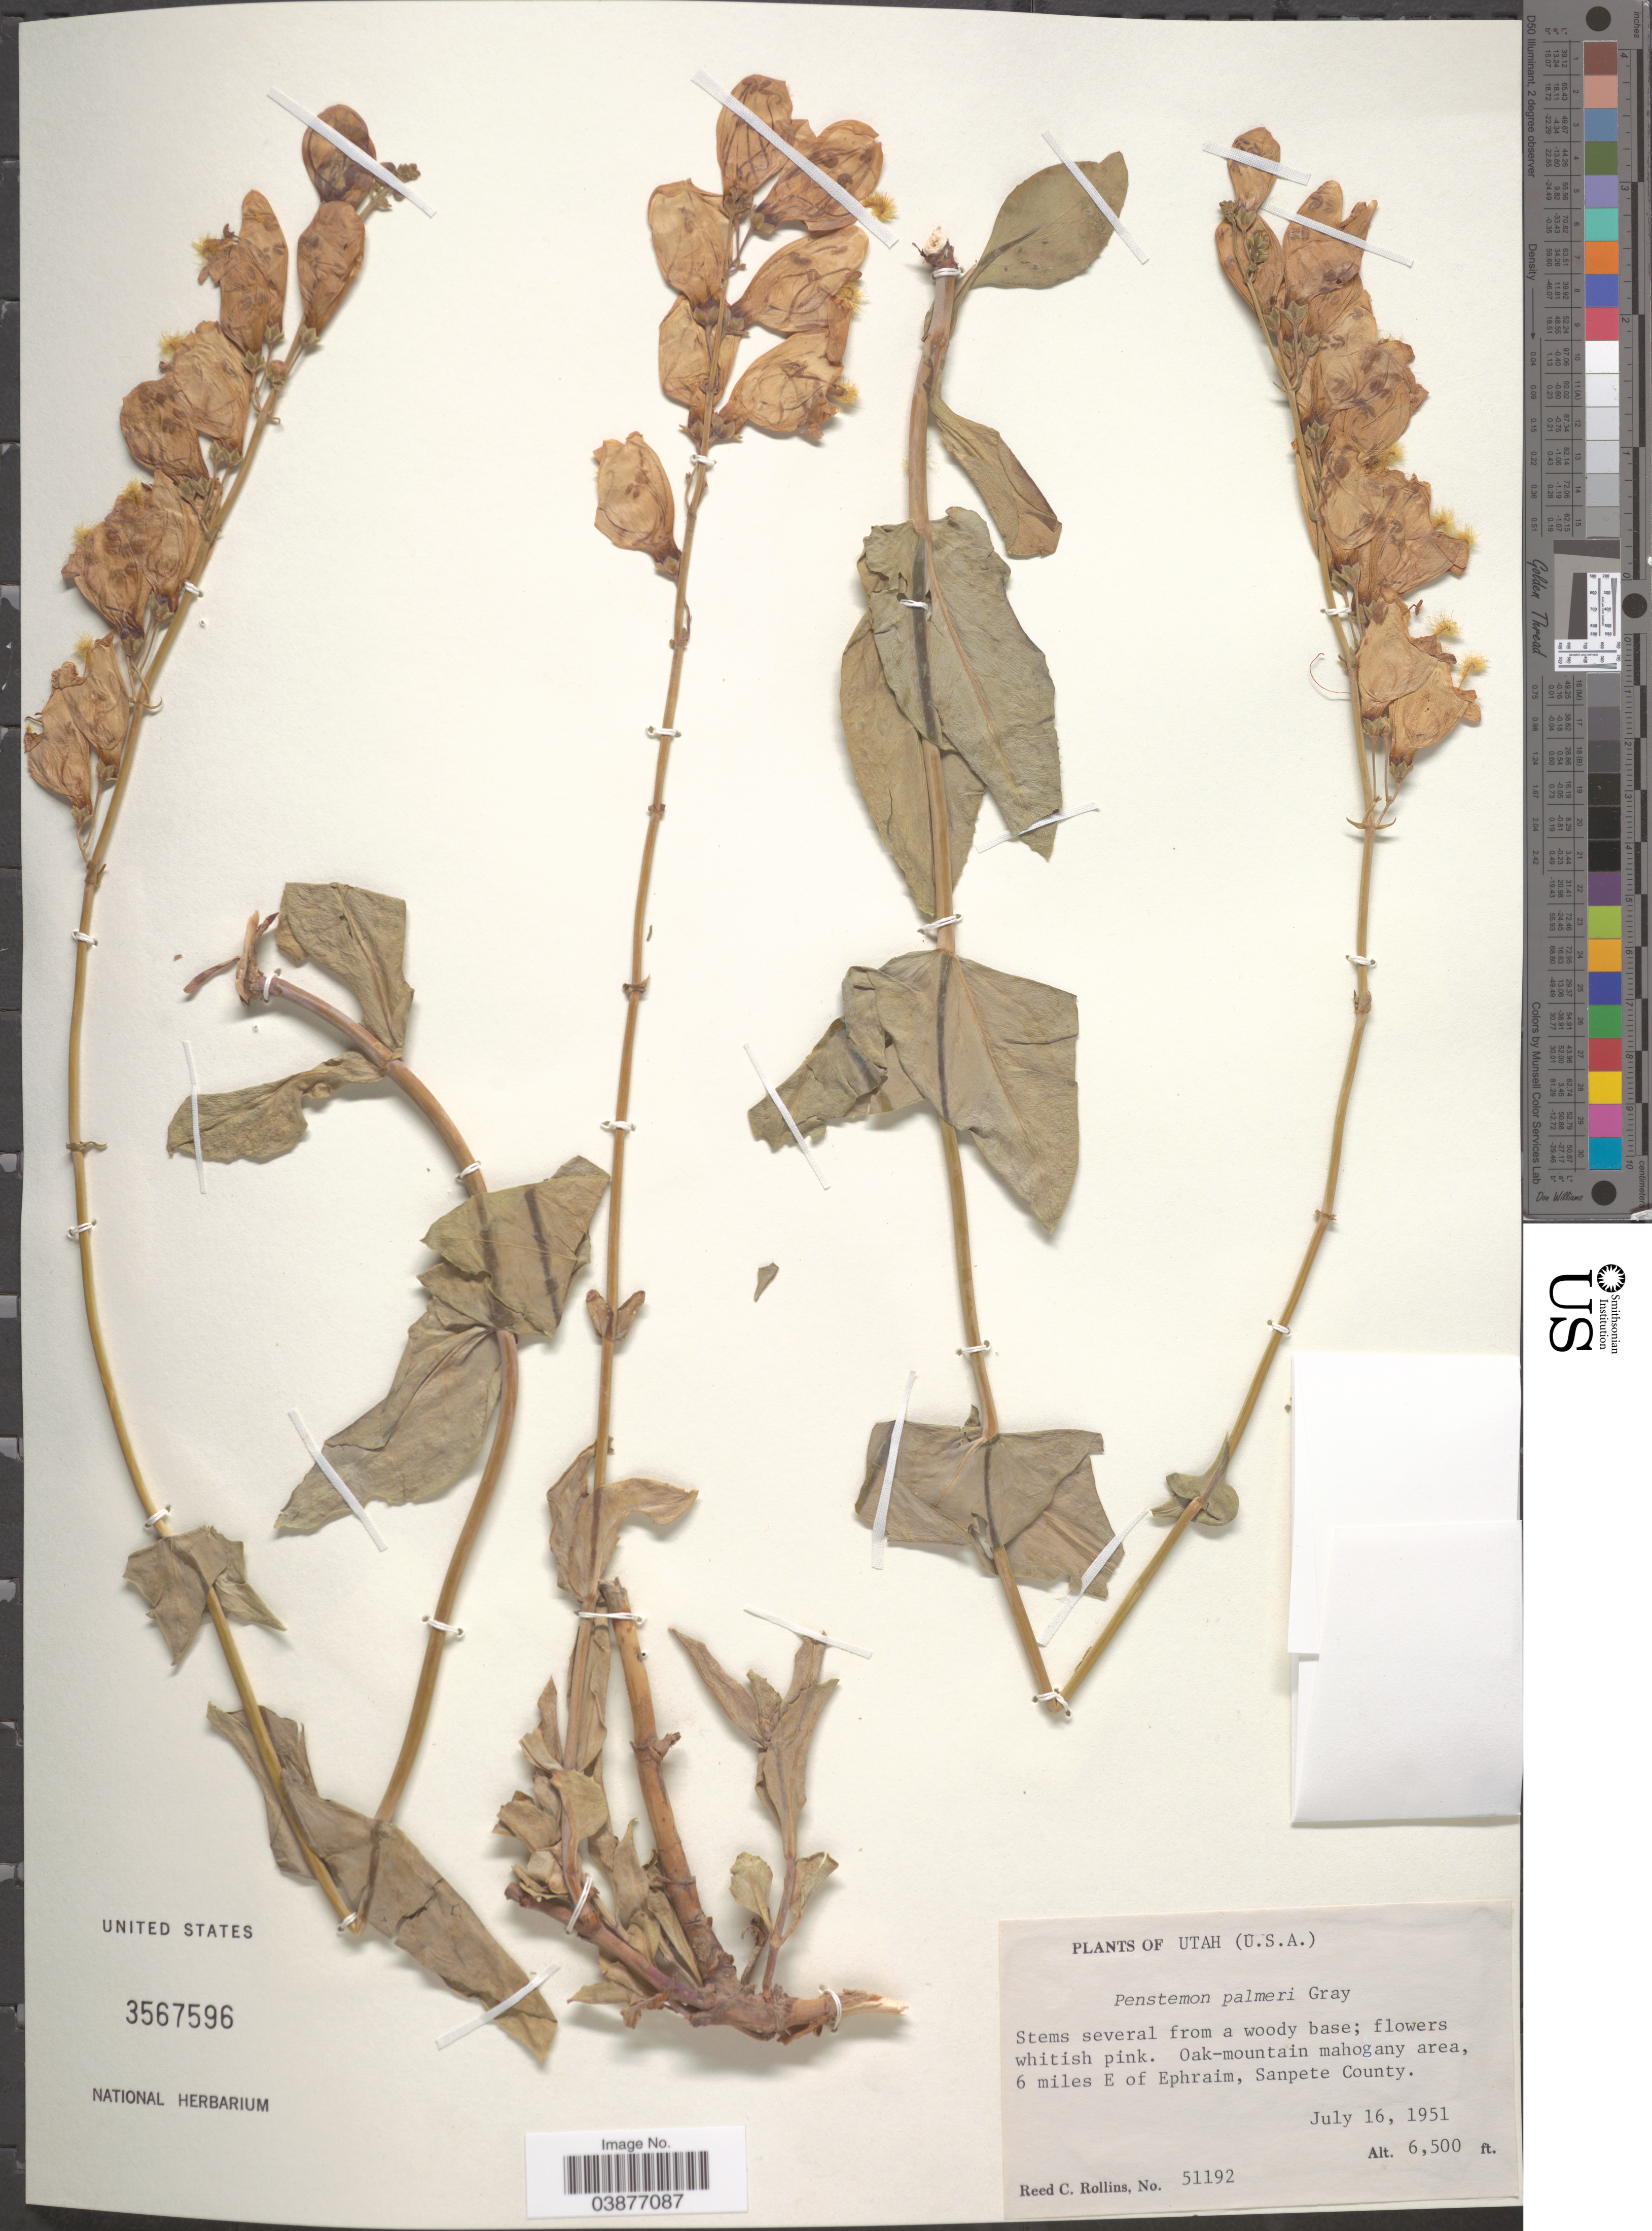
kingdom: Plantae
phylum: Tracheophyta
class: Magnoliopsida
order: Lamiales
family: Plantaginaceae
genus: Penstemon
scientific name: Penstemon palmeri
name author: A. Gray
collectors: R. C. Rollins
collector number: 51192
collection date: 1951-07-16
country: United States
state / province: Utah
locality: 6 miles E of Ephraim, Sanpete County.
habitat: oak-mountain mahogany area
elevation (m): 1981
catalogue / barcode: US 3567596